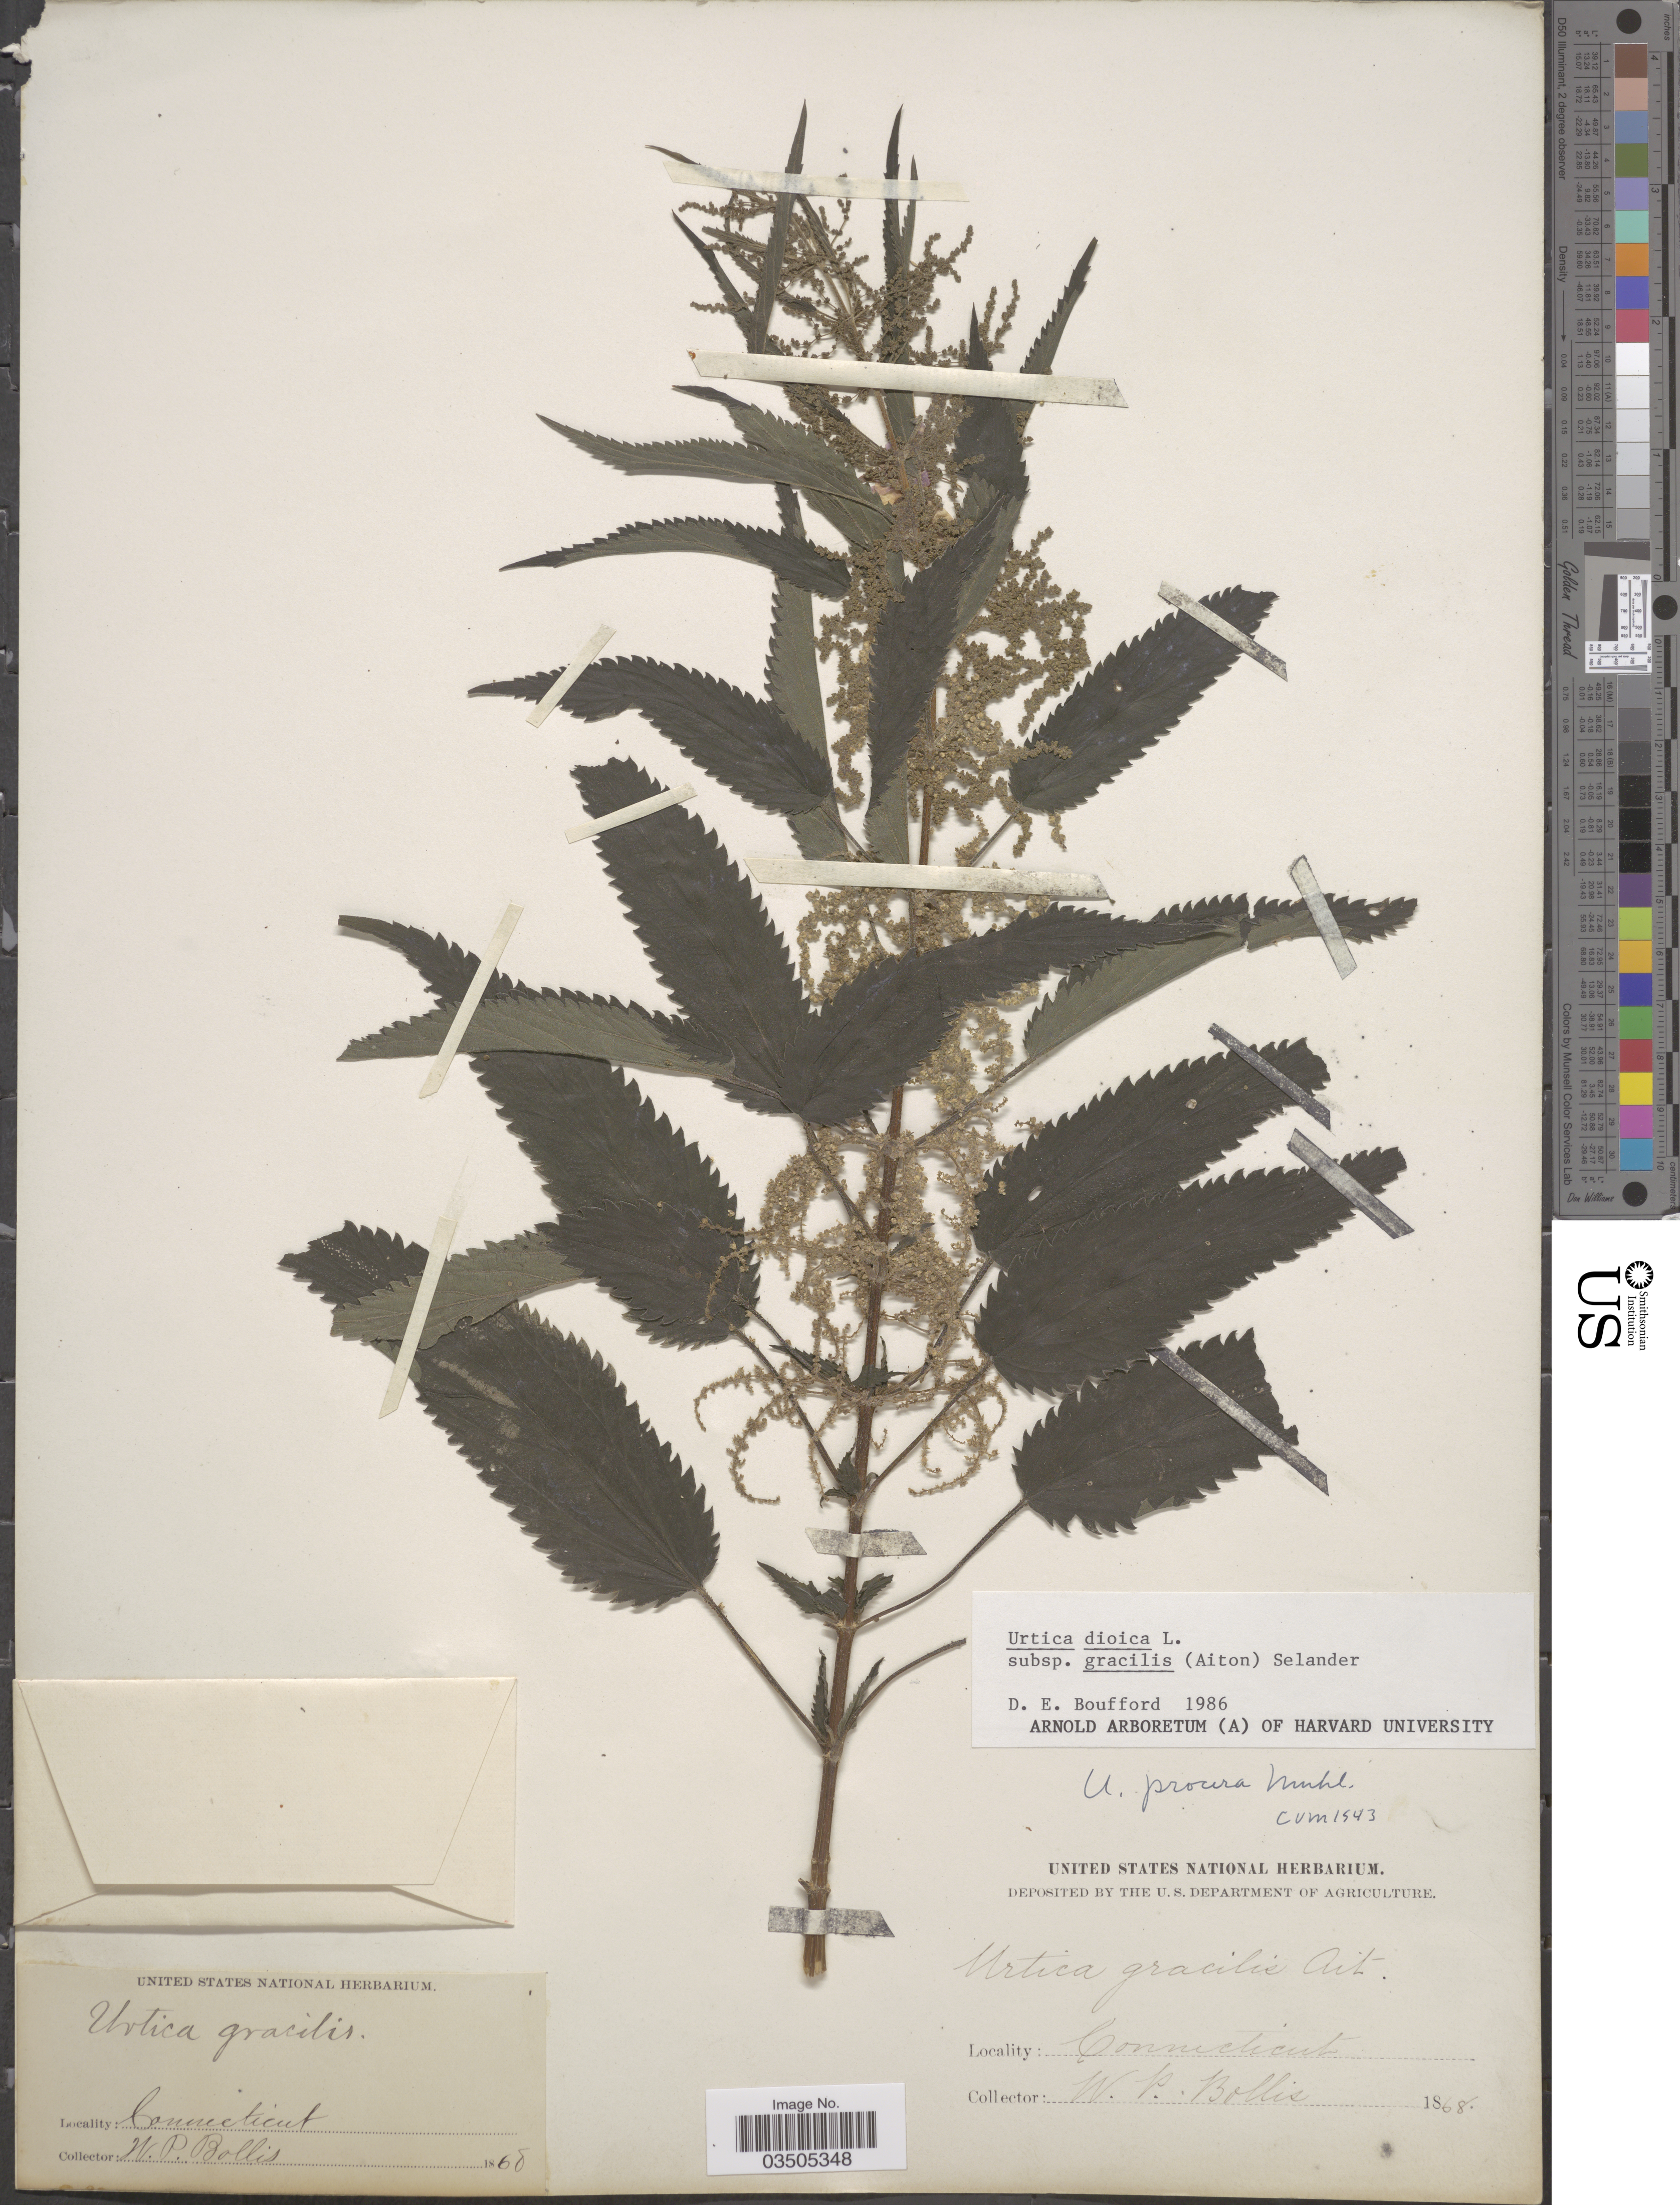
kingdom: Plantae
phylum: Tracheophyta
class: Magnoliopsida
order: Rosales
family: Urticaceae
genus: Urtica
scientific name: Urtica dioica subsp. gracilis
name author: L.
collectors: W. P. Bollis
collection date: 1868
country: United States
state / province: Connecticut